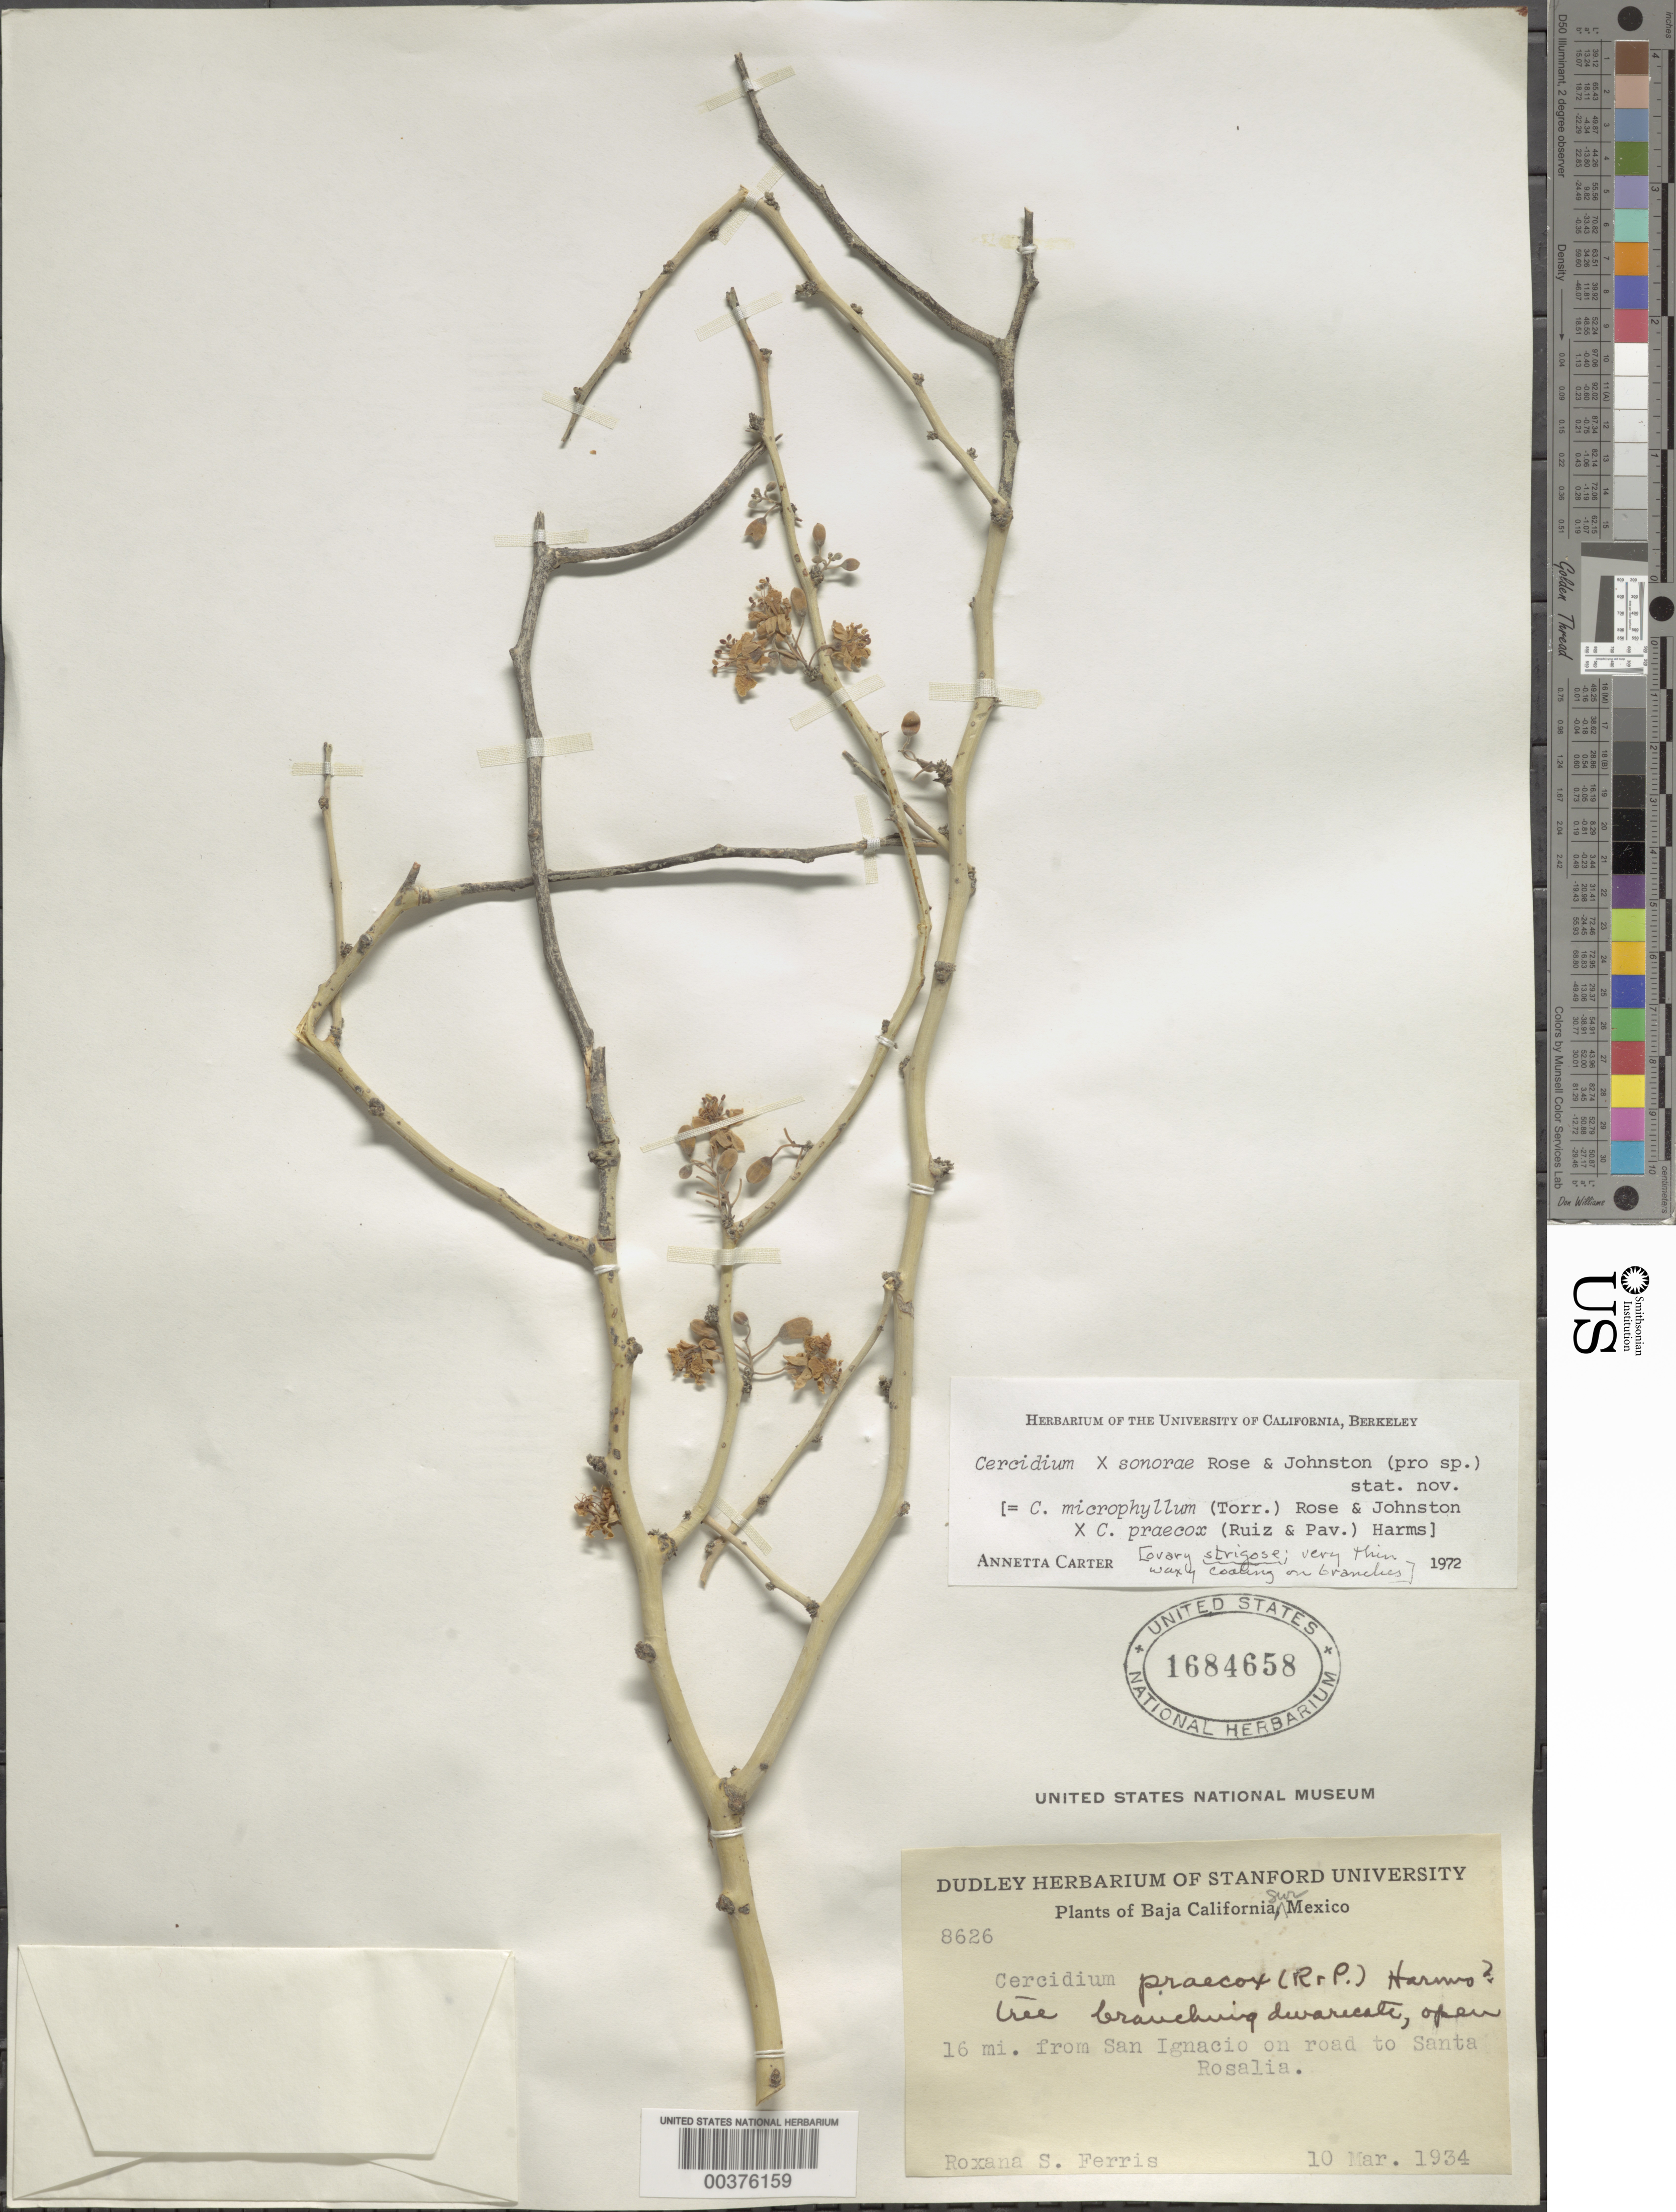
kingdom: Plantae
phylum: Tracheophyta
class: Magnoliopsida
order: Fabales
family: Fabaceae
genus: Parkinsonia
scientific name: Parkinsonia x sonorae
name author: (Rose & I.M. Johnst.) J.E. Hawkins & Felger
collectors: R. S. Ferris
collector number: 8626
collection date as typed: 10 Mar 1934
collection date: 1934-03-10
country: Mexico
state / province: Baja California Sur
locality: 16 mi from San Ignacio on road to Santa Rosalia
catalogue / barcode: US 1684658